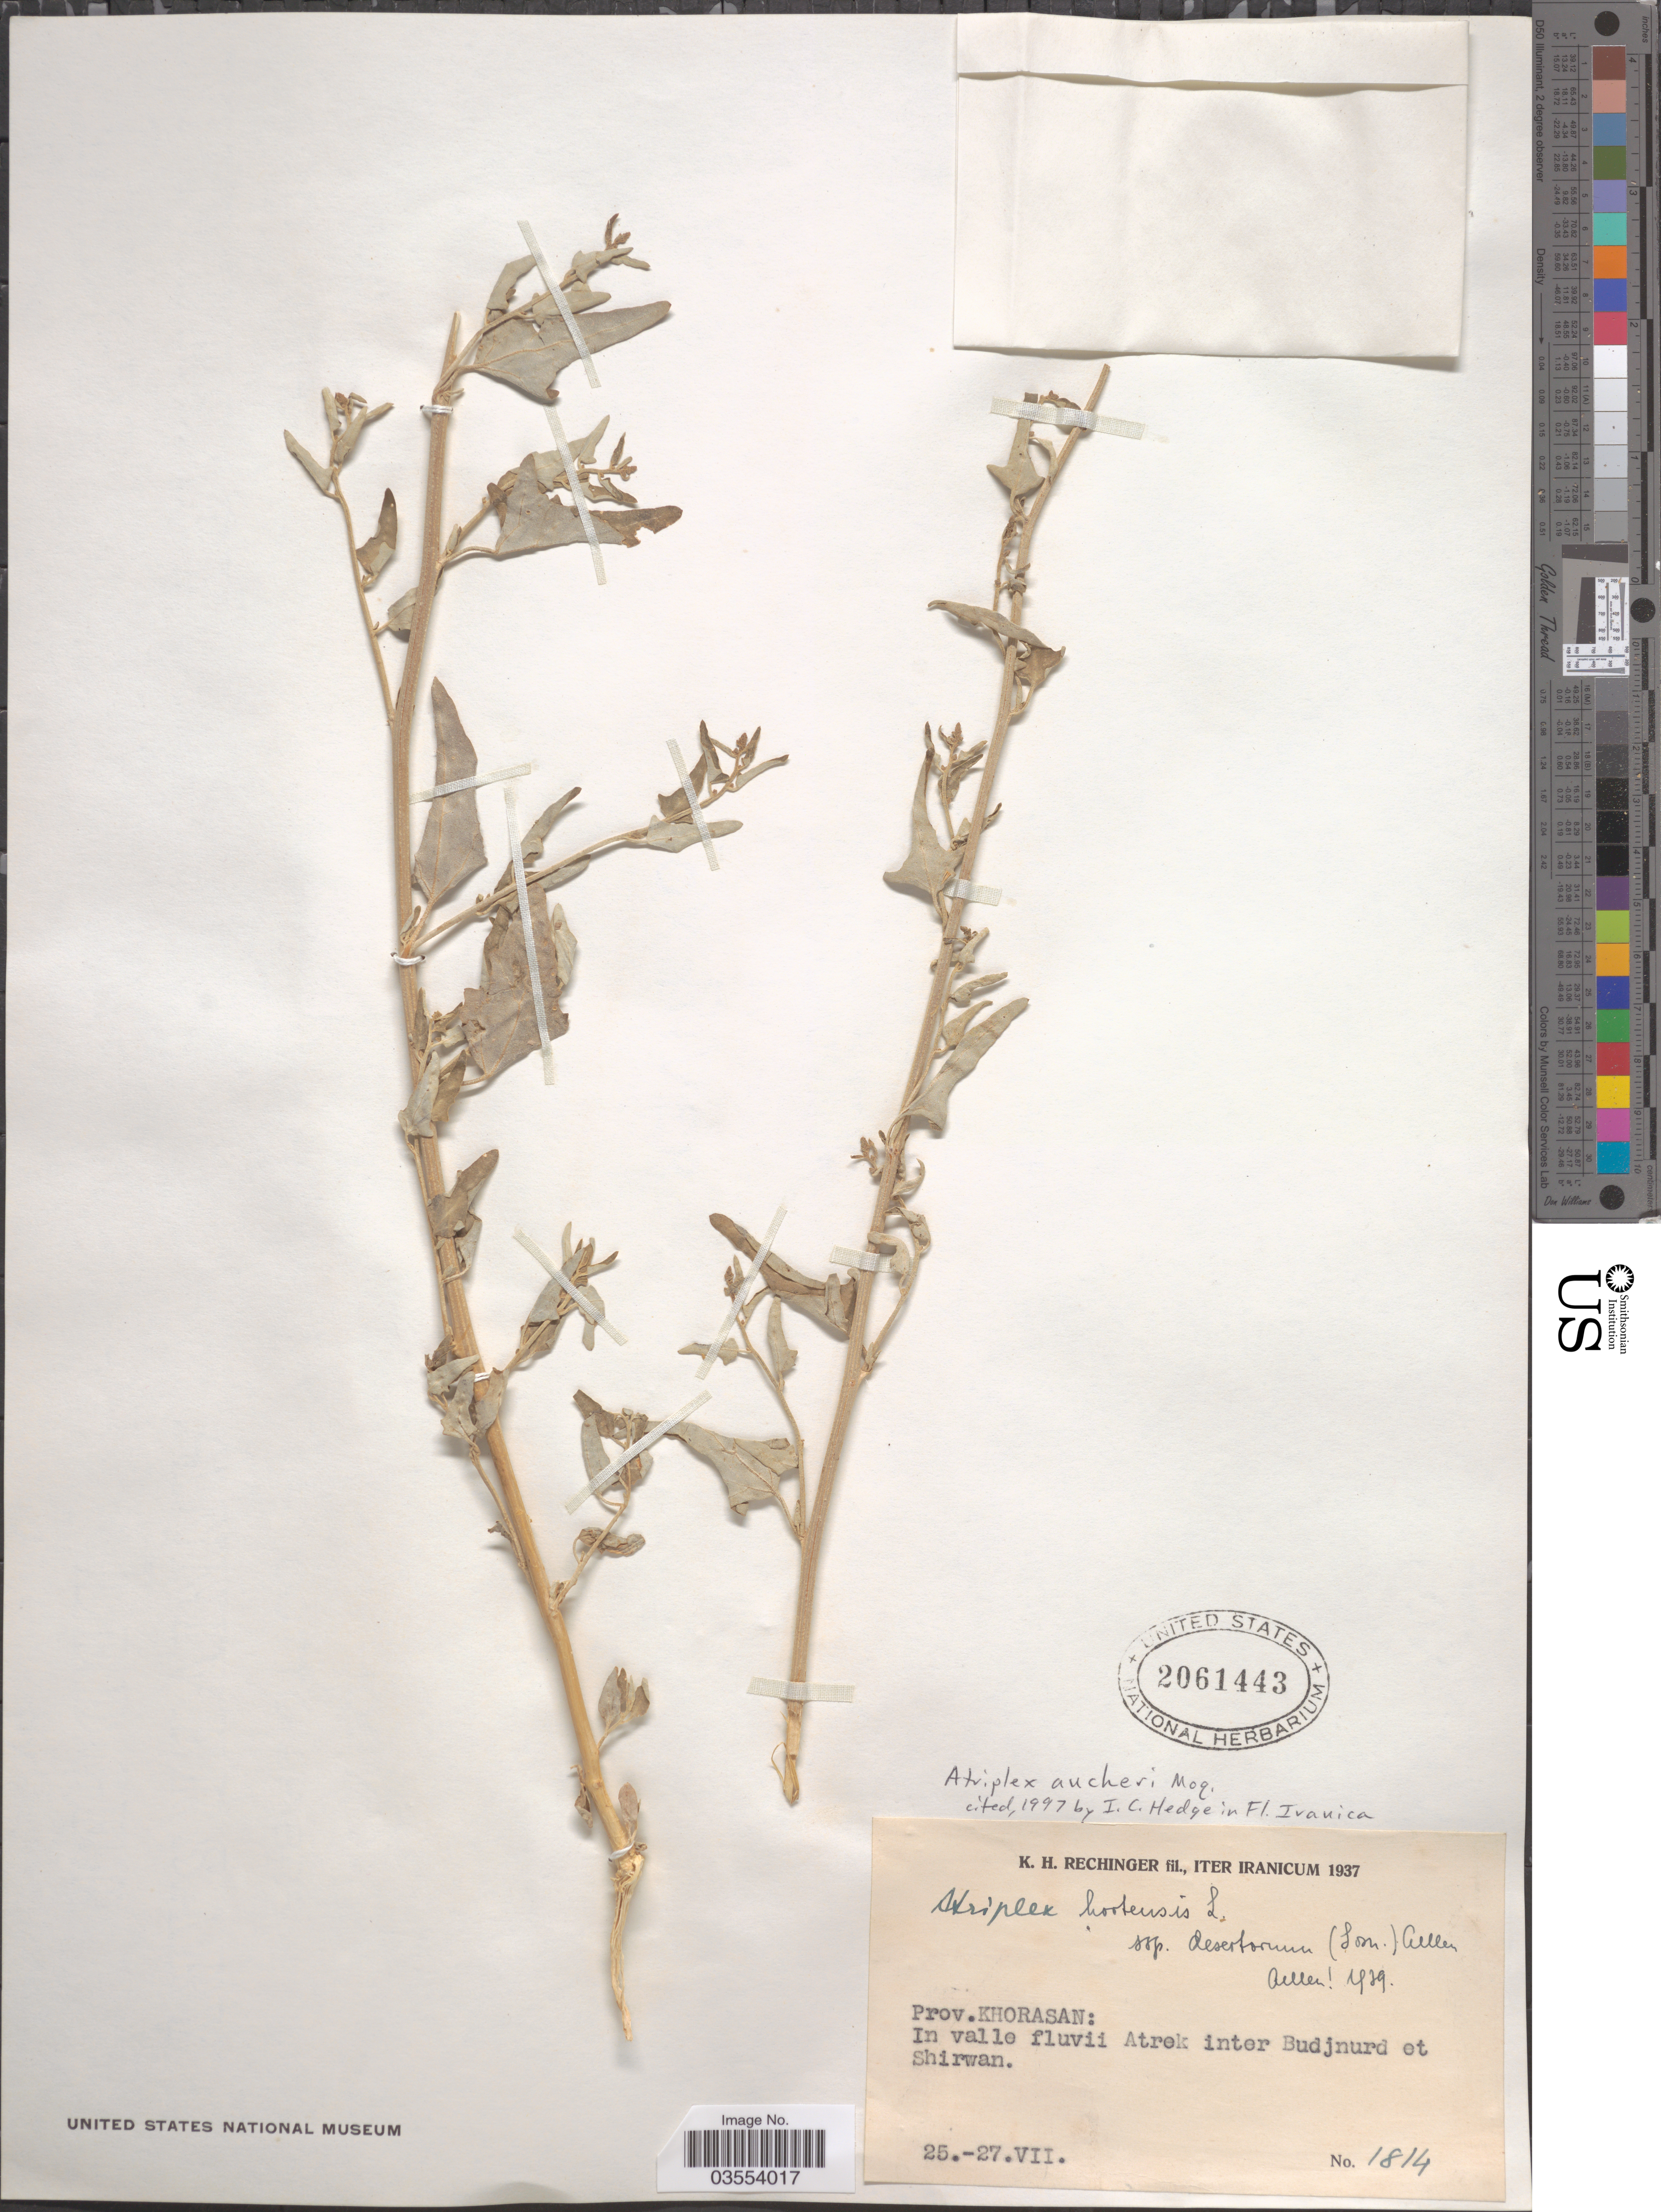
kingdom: Plantae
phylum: Tracheophyta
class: Magnoliopsida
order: Caryophyllales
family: Amaranthaceae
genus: Atriplex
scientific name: Atriplex aucheri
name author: Moq.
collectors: K. H. Rechinger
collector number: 1814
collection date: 1937-07-25/1937-07-27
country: Iran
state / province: Khorasan [obsolete]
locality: Iter Iranicum. In valle fluvii Atrek inter Budjnurd et Shirwan.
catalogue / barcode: US 2061443